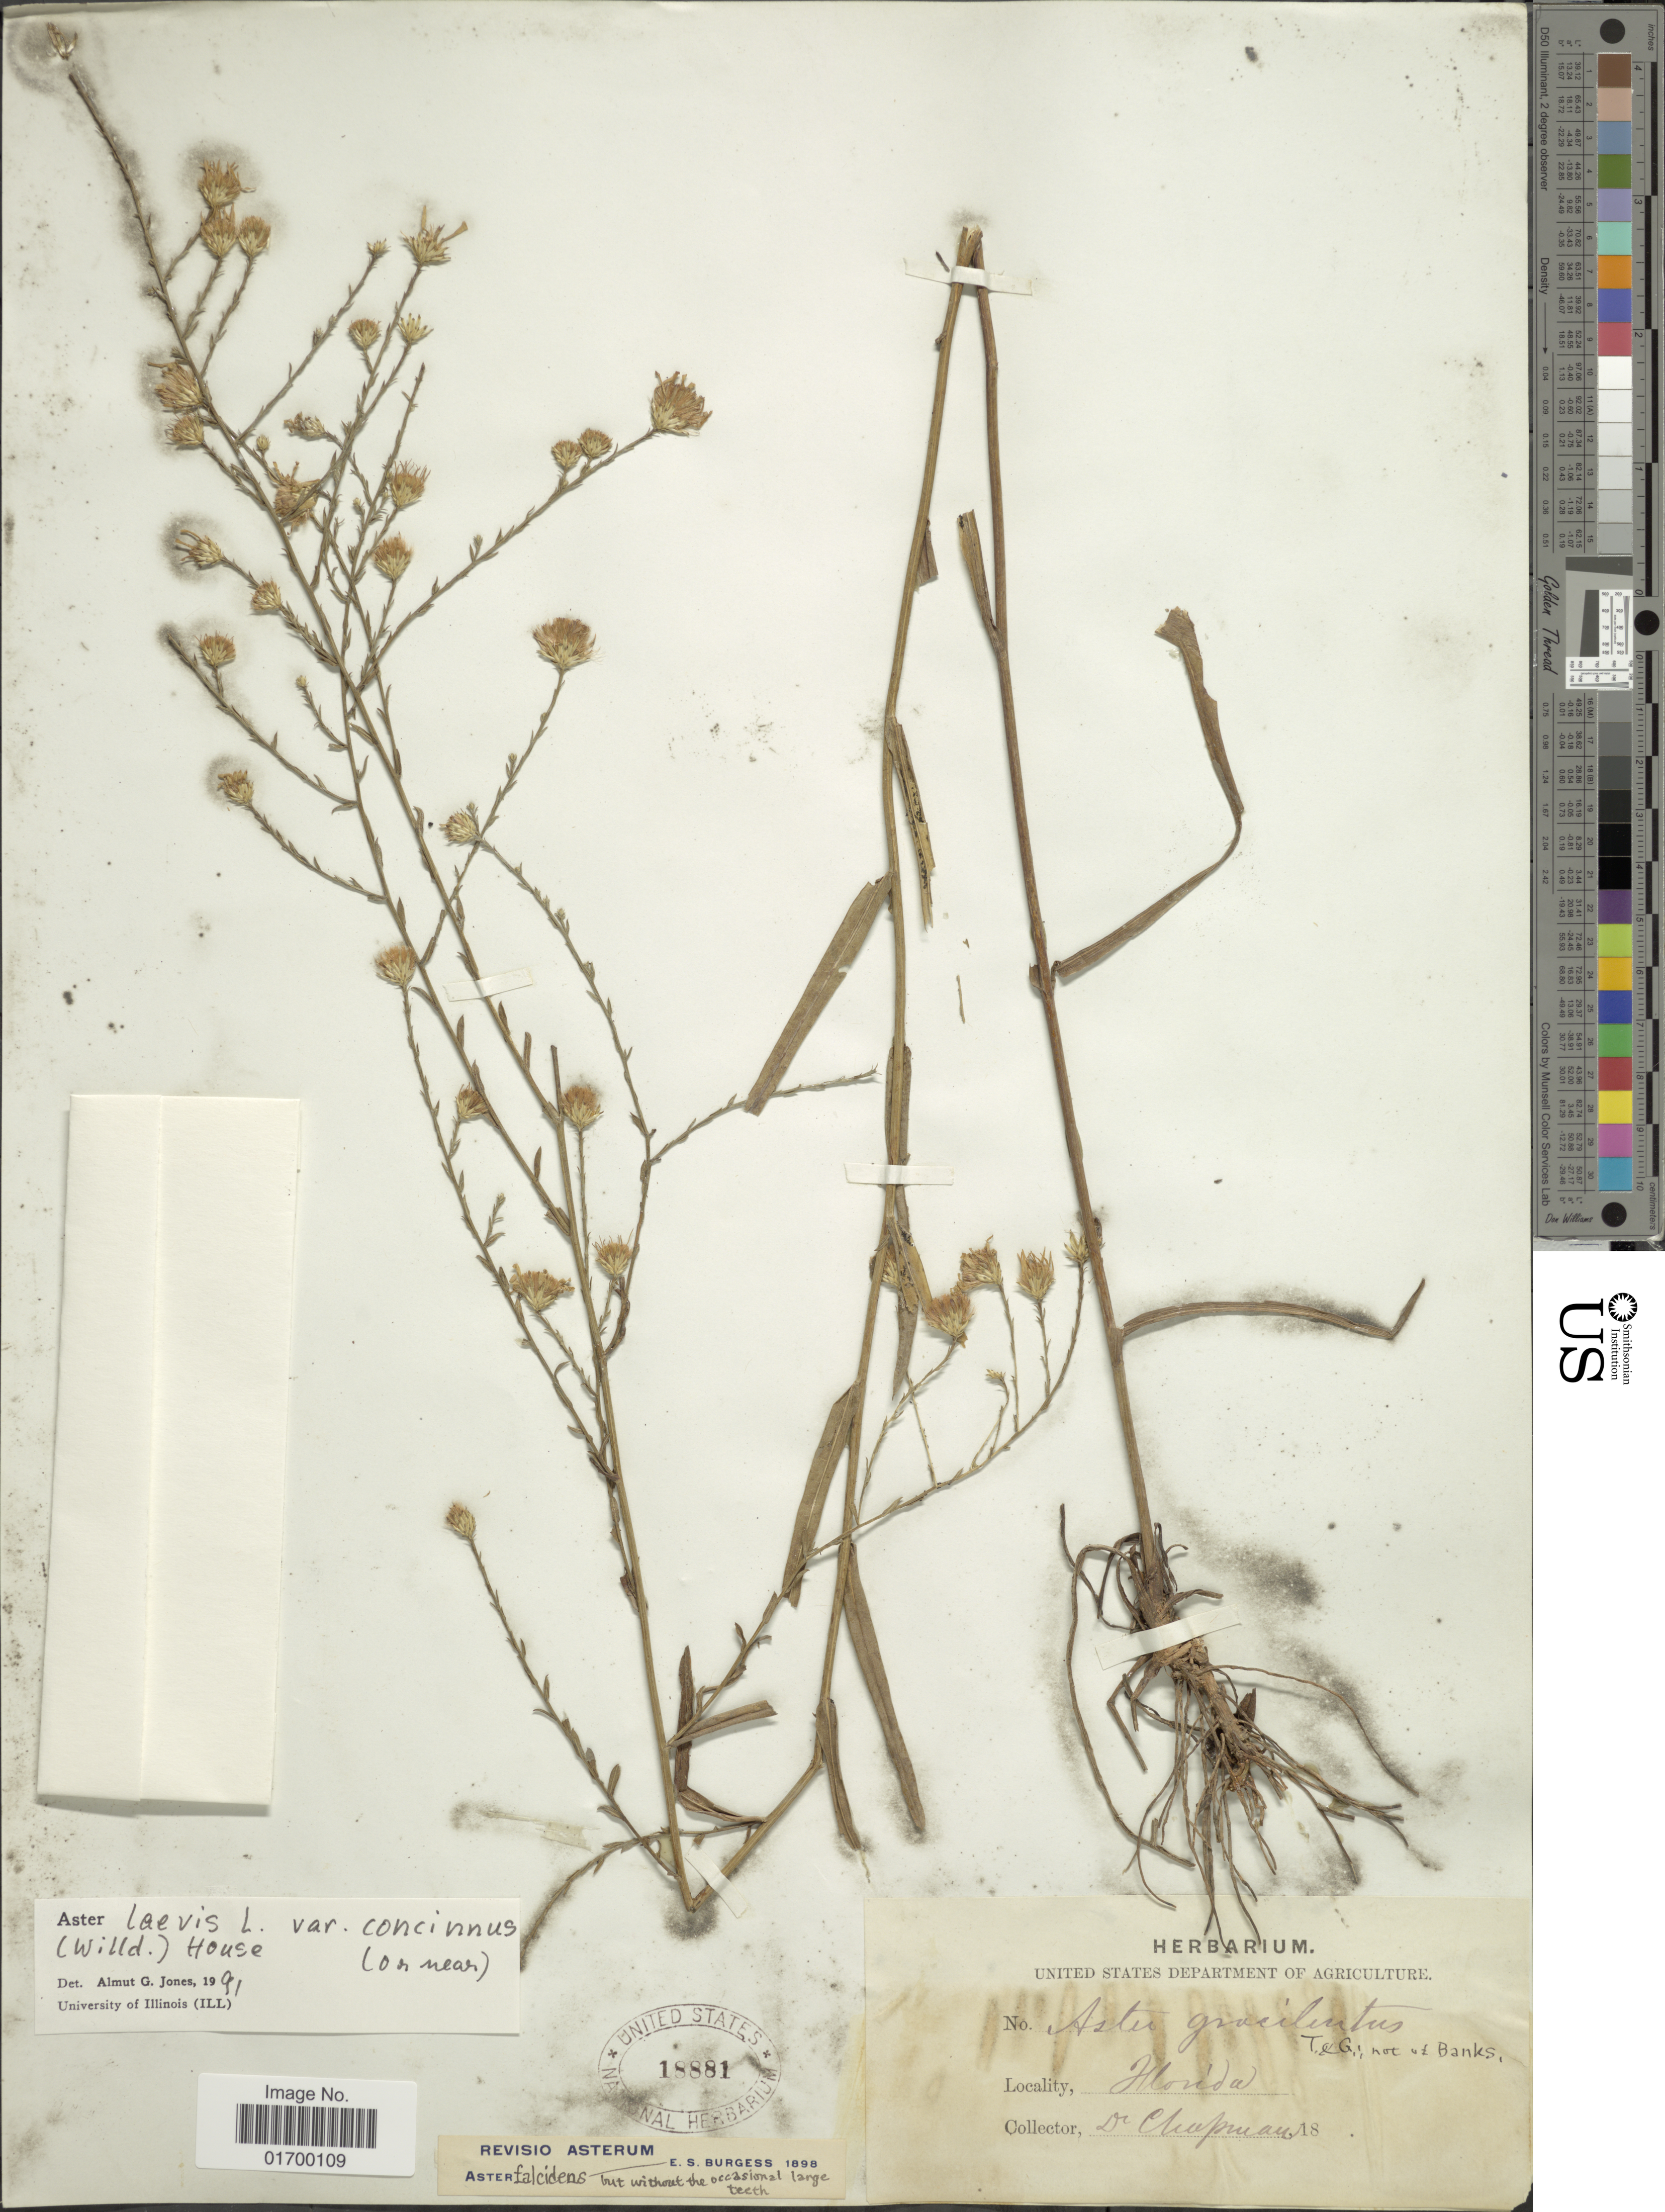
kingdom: Plantae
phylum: Tracheophyta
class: Magnoliopsida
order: Asterales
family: Asteraceae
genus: Symphyotrichum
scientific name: Symphyotrichum laeve var. concinnum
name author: (Willd.) G.L. Nesom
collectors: A. Chapman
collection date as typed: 18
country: United States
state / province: Florida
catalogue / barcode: US 18881